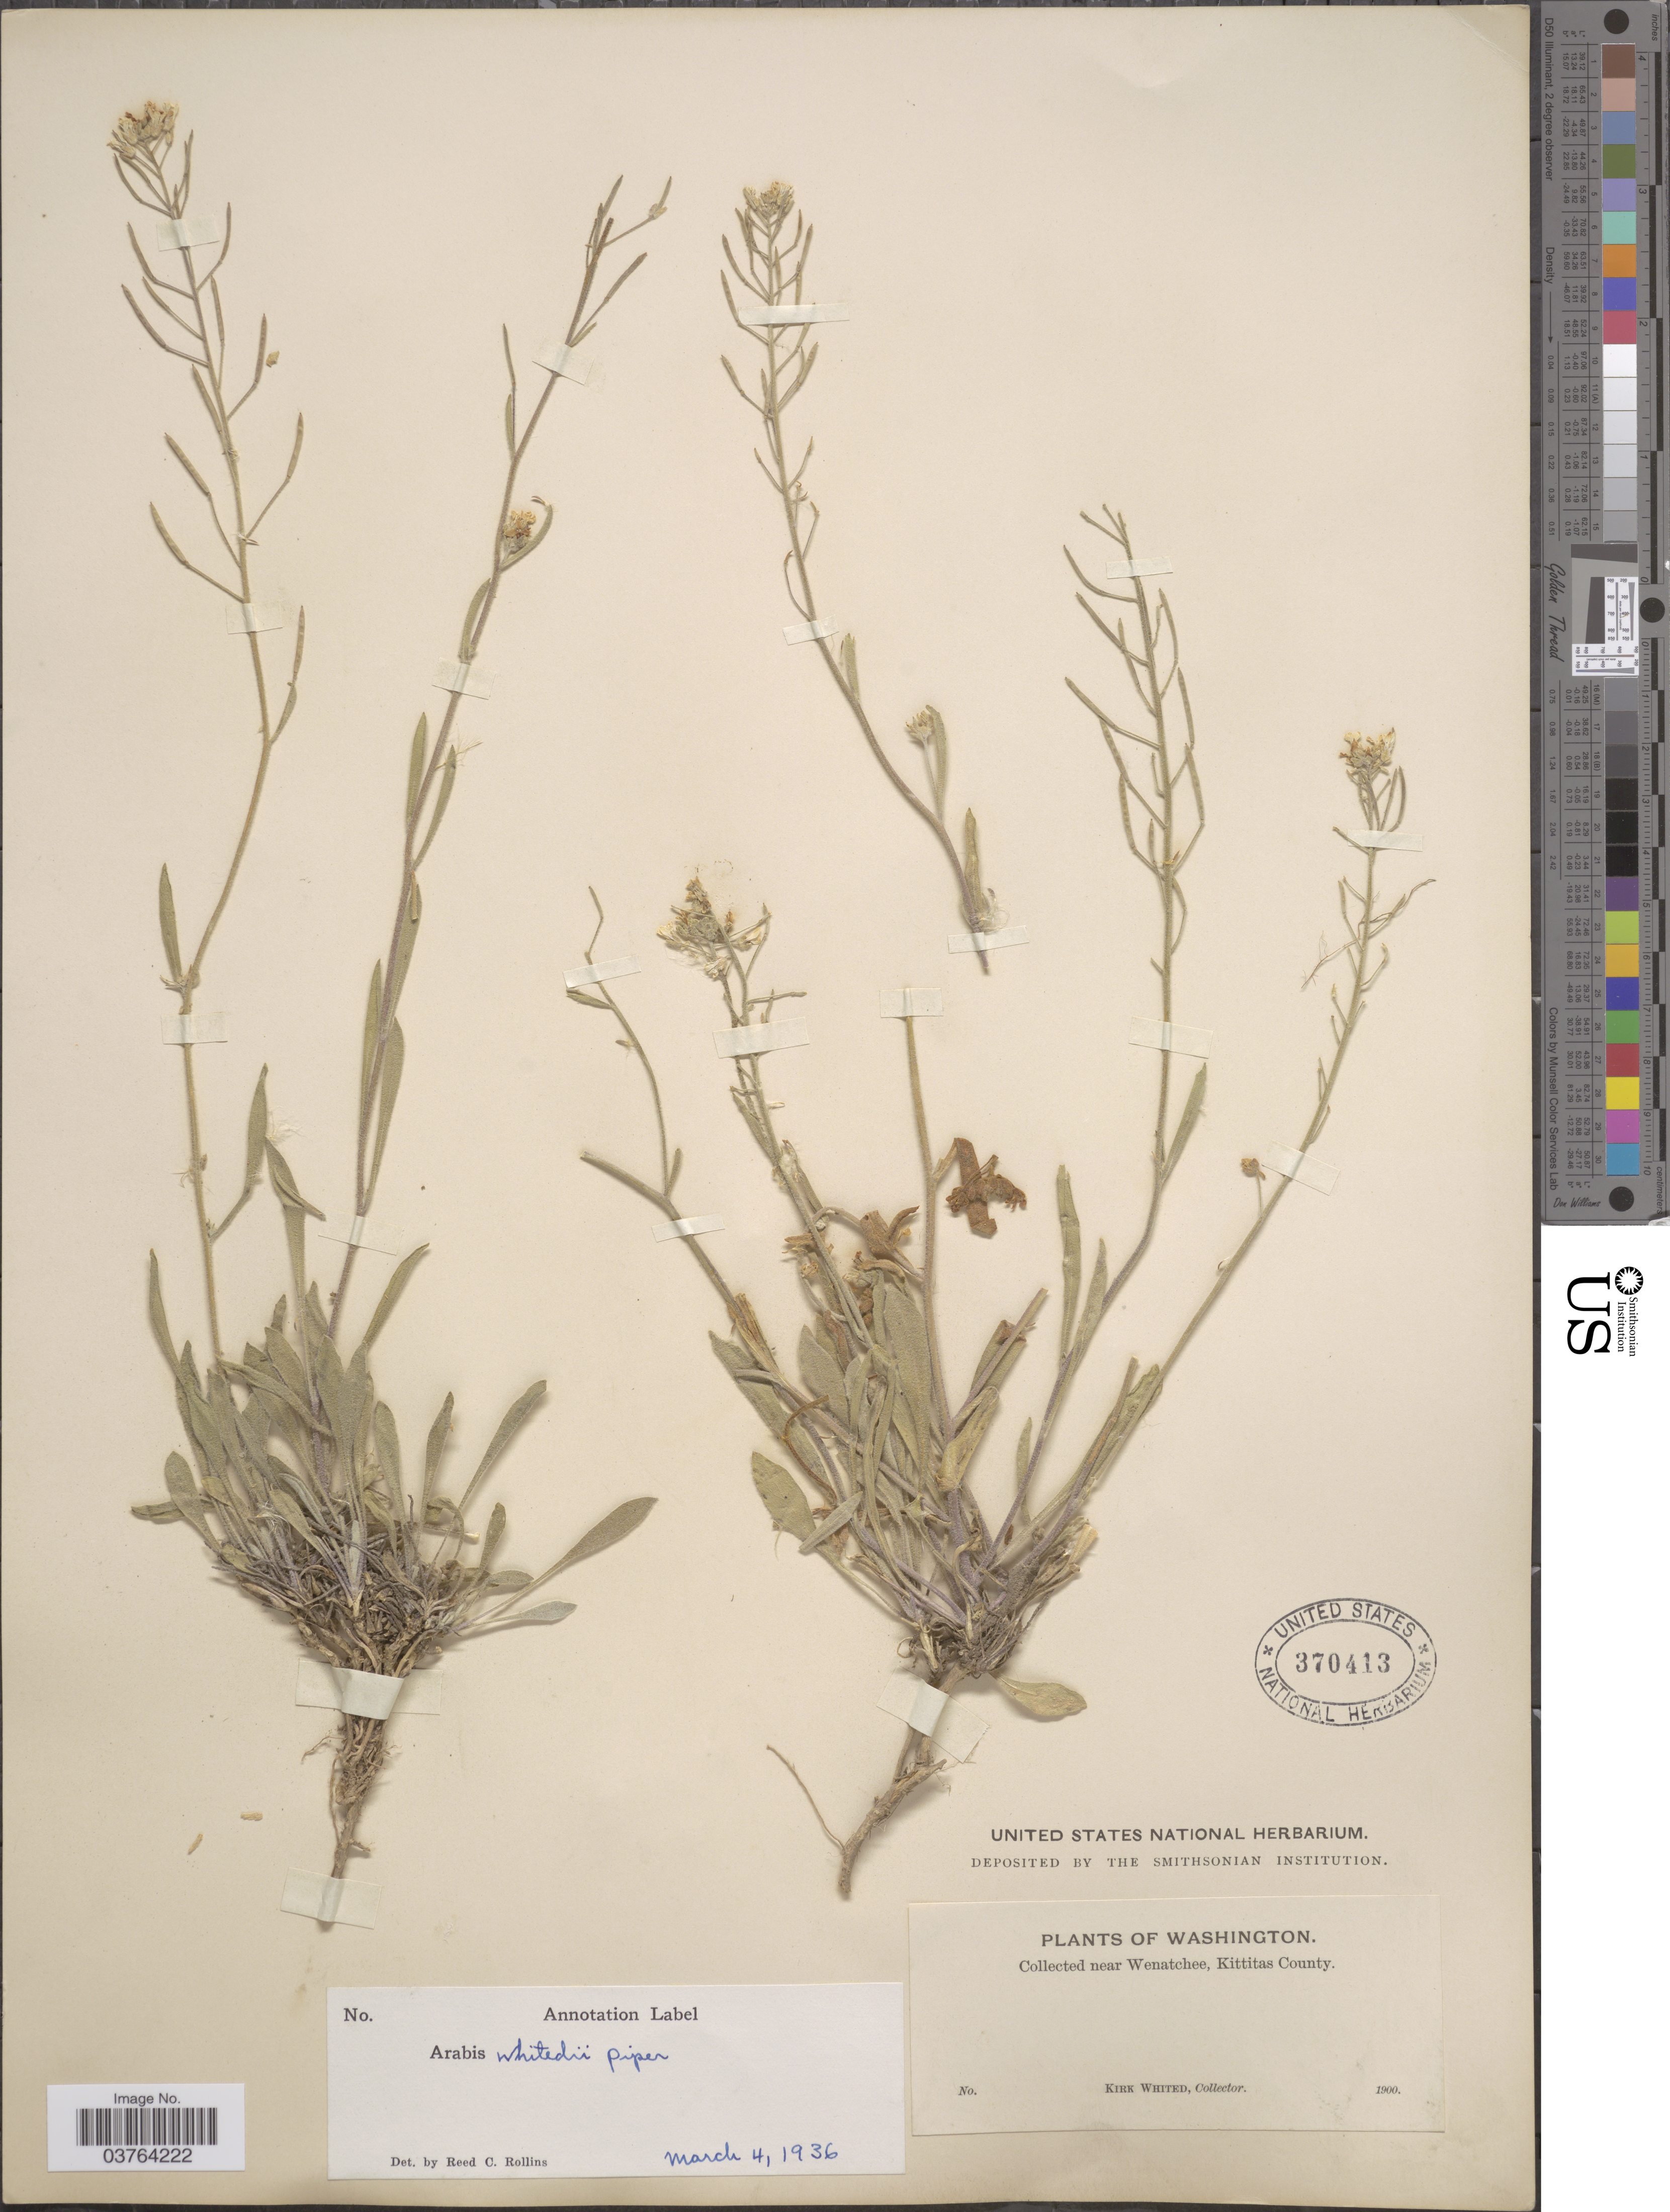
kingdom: Plantae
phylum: Tracheophyta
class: Magnoliopsida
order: Brassicales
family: Brassicaceae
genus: Halimolobos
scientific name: Halimolobos whitedii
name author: (Piper) Rollins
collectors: K. Whited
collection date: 1900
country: United States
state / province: Washington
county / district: Kittitas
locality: Near Wenatchee, Kittitas County.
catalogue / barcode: US 370413